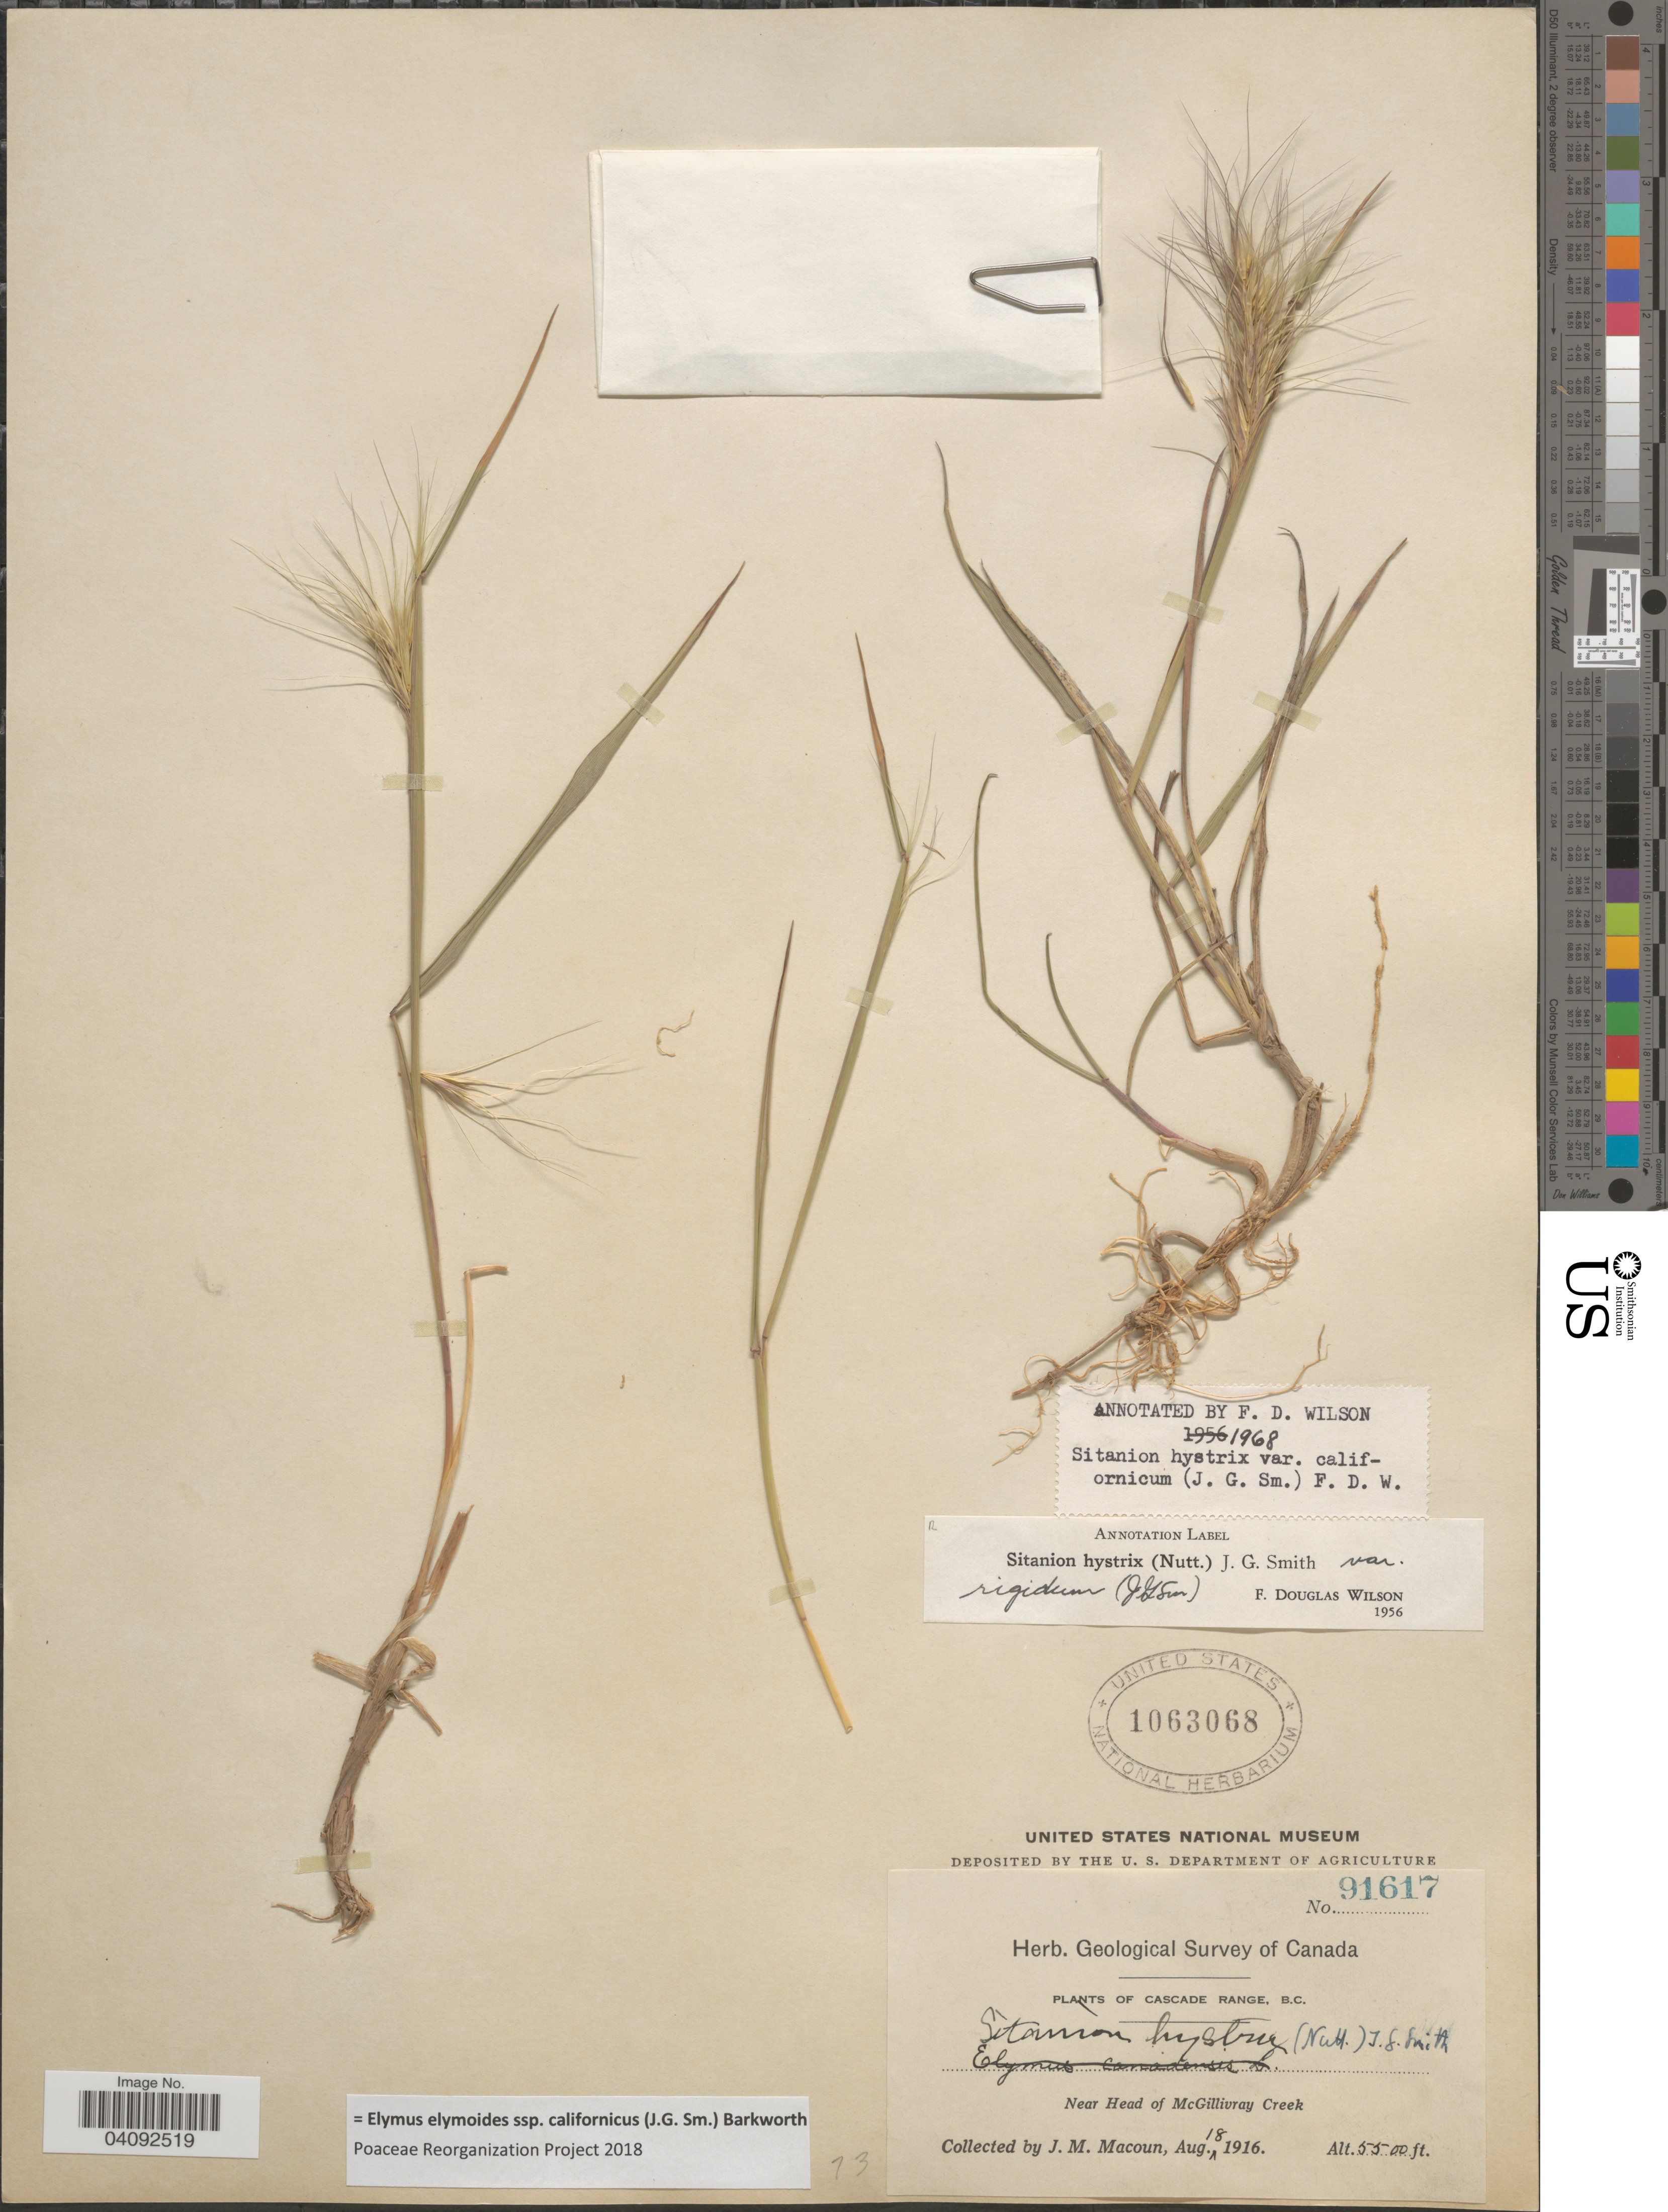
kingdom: Plantae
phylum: Tracheophyta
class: Liliopsida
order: Poales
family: Poaceae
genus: Elymus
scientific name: Elymus elymoides subsp. hordeoides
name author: (Suksd.) Barkworth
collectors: J. M. Macoun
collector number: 91617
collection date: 1916-08-18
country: Canada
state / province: British Columbia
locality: Geological Survey of Canada. Cascade Range. Near Head of McGillivray Creek.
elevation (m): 1676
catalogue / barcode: US 1063068